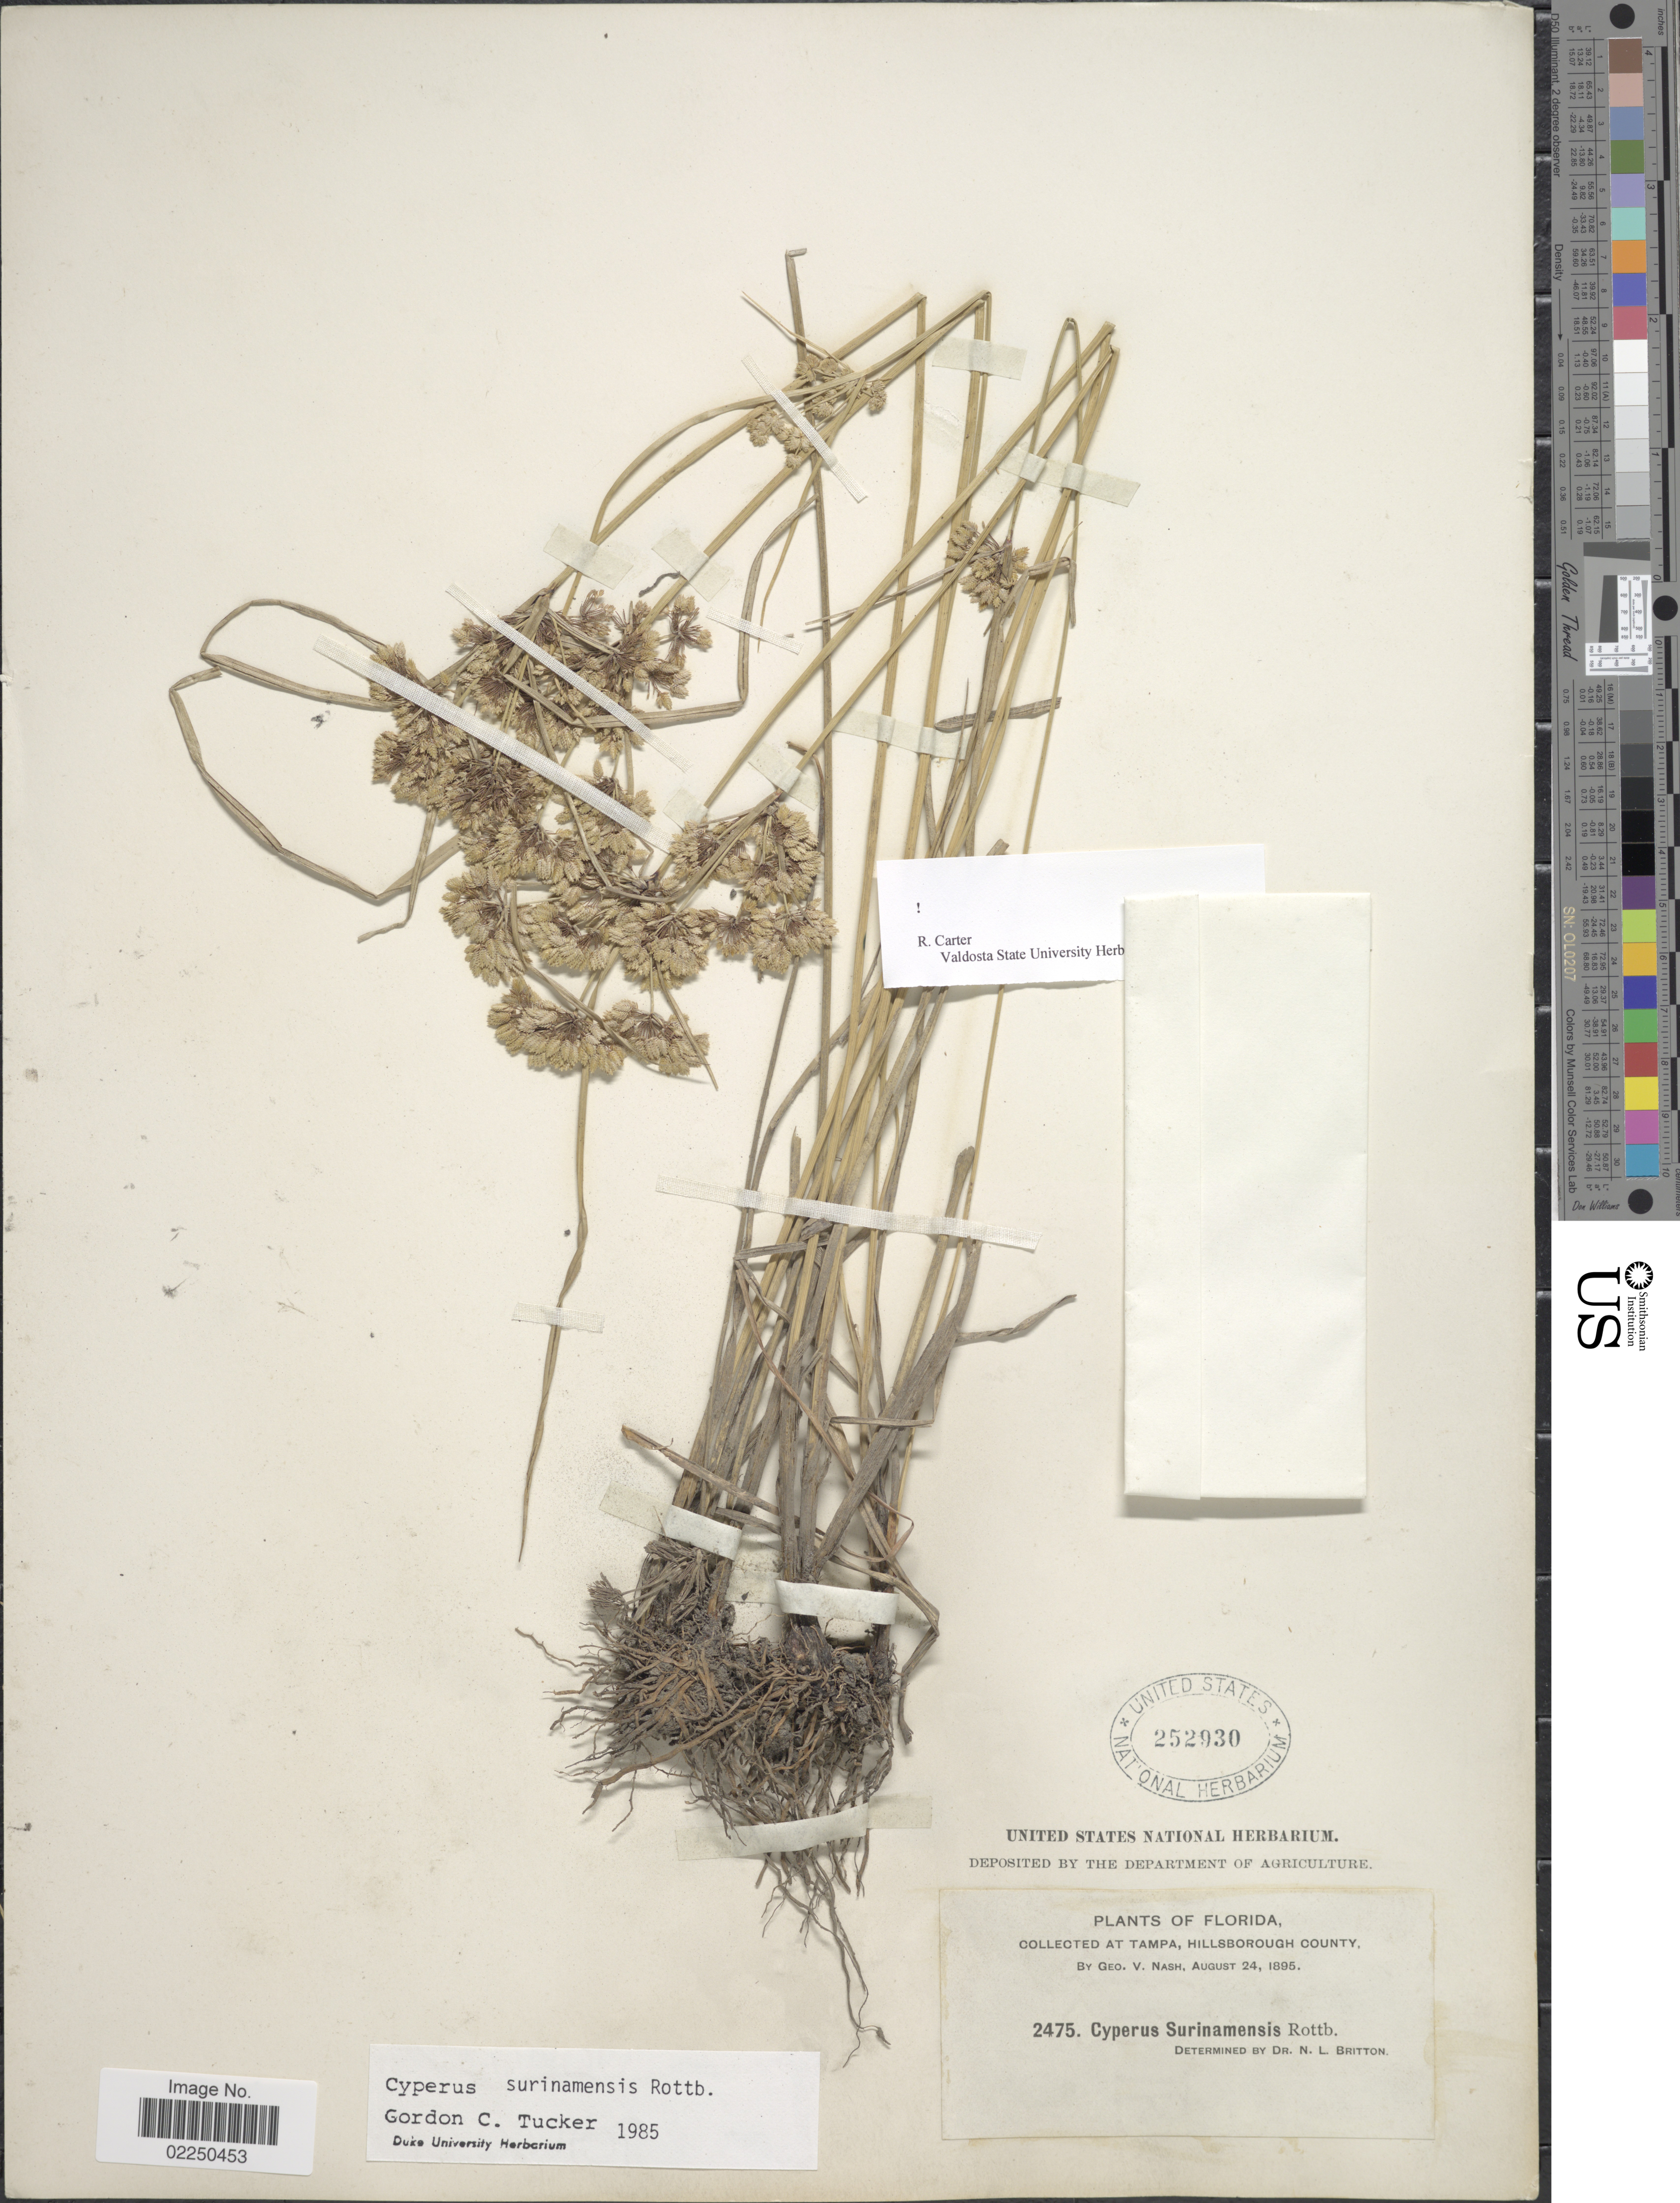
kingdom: Plantae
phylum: Tracheophyta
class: Liliopsida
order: Poales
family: Cyperaceae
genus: Cyperus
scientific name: Cyperus surinamensis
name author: Rottb.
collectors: G. V. Nash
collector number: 2475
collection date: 1895-08-24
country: United States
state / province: Florida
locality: Tampa, Hillsborough County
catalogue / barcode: US 252930